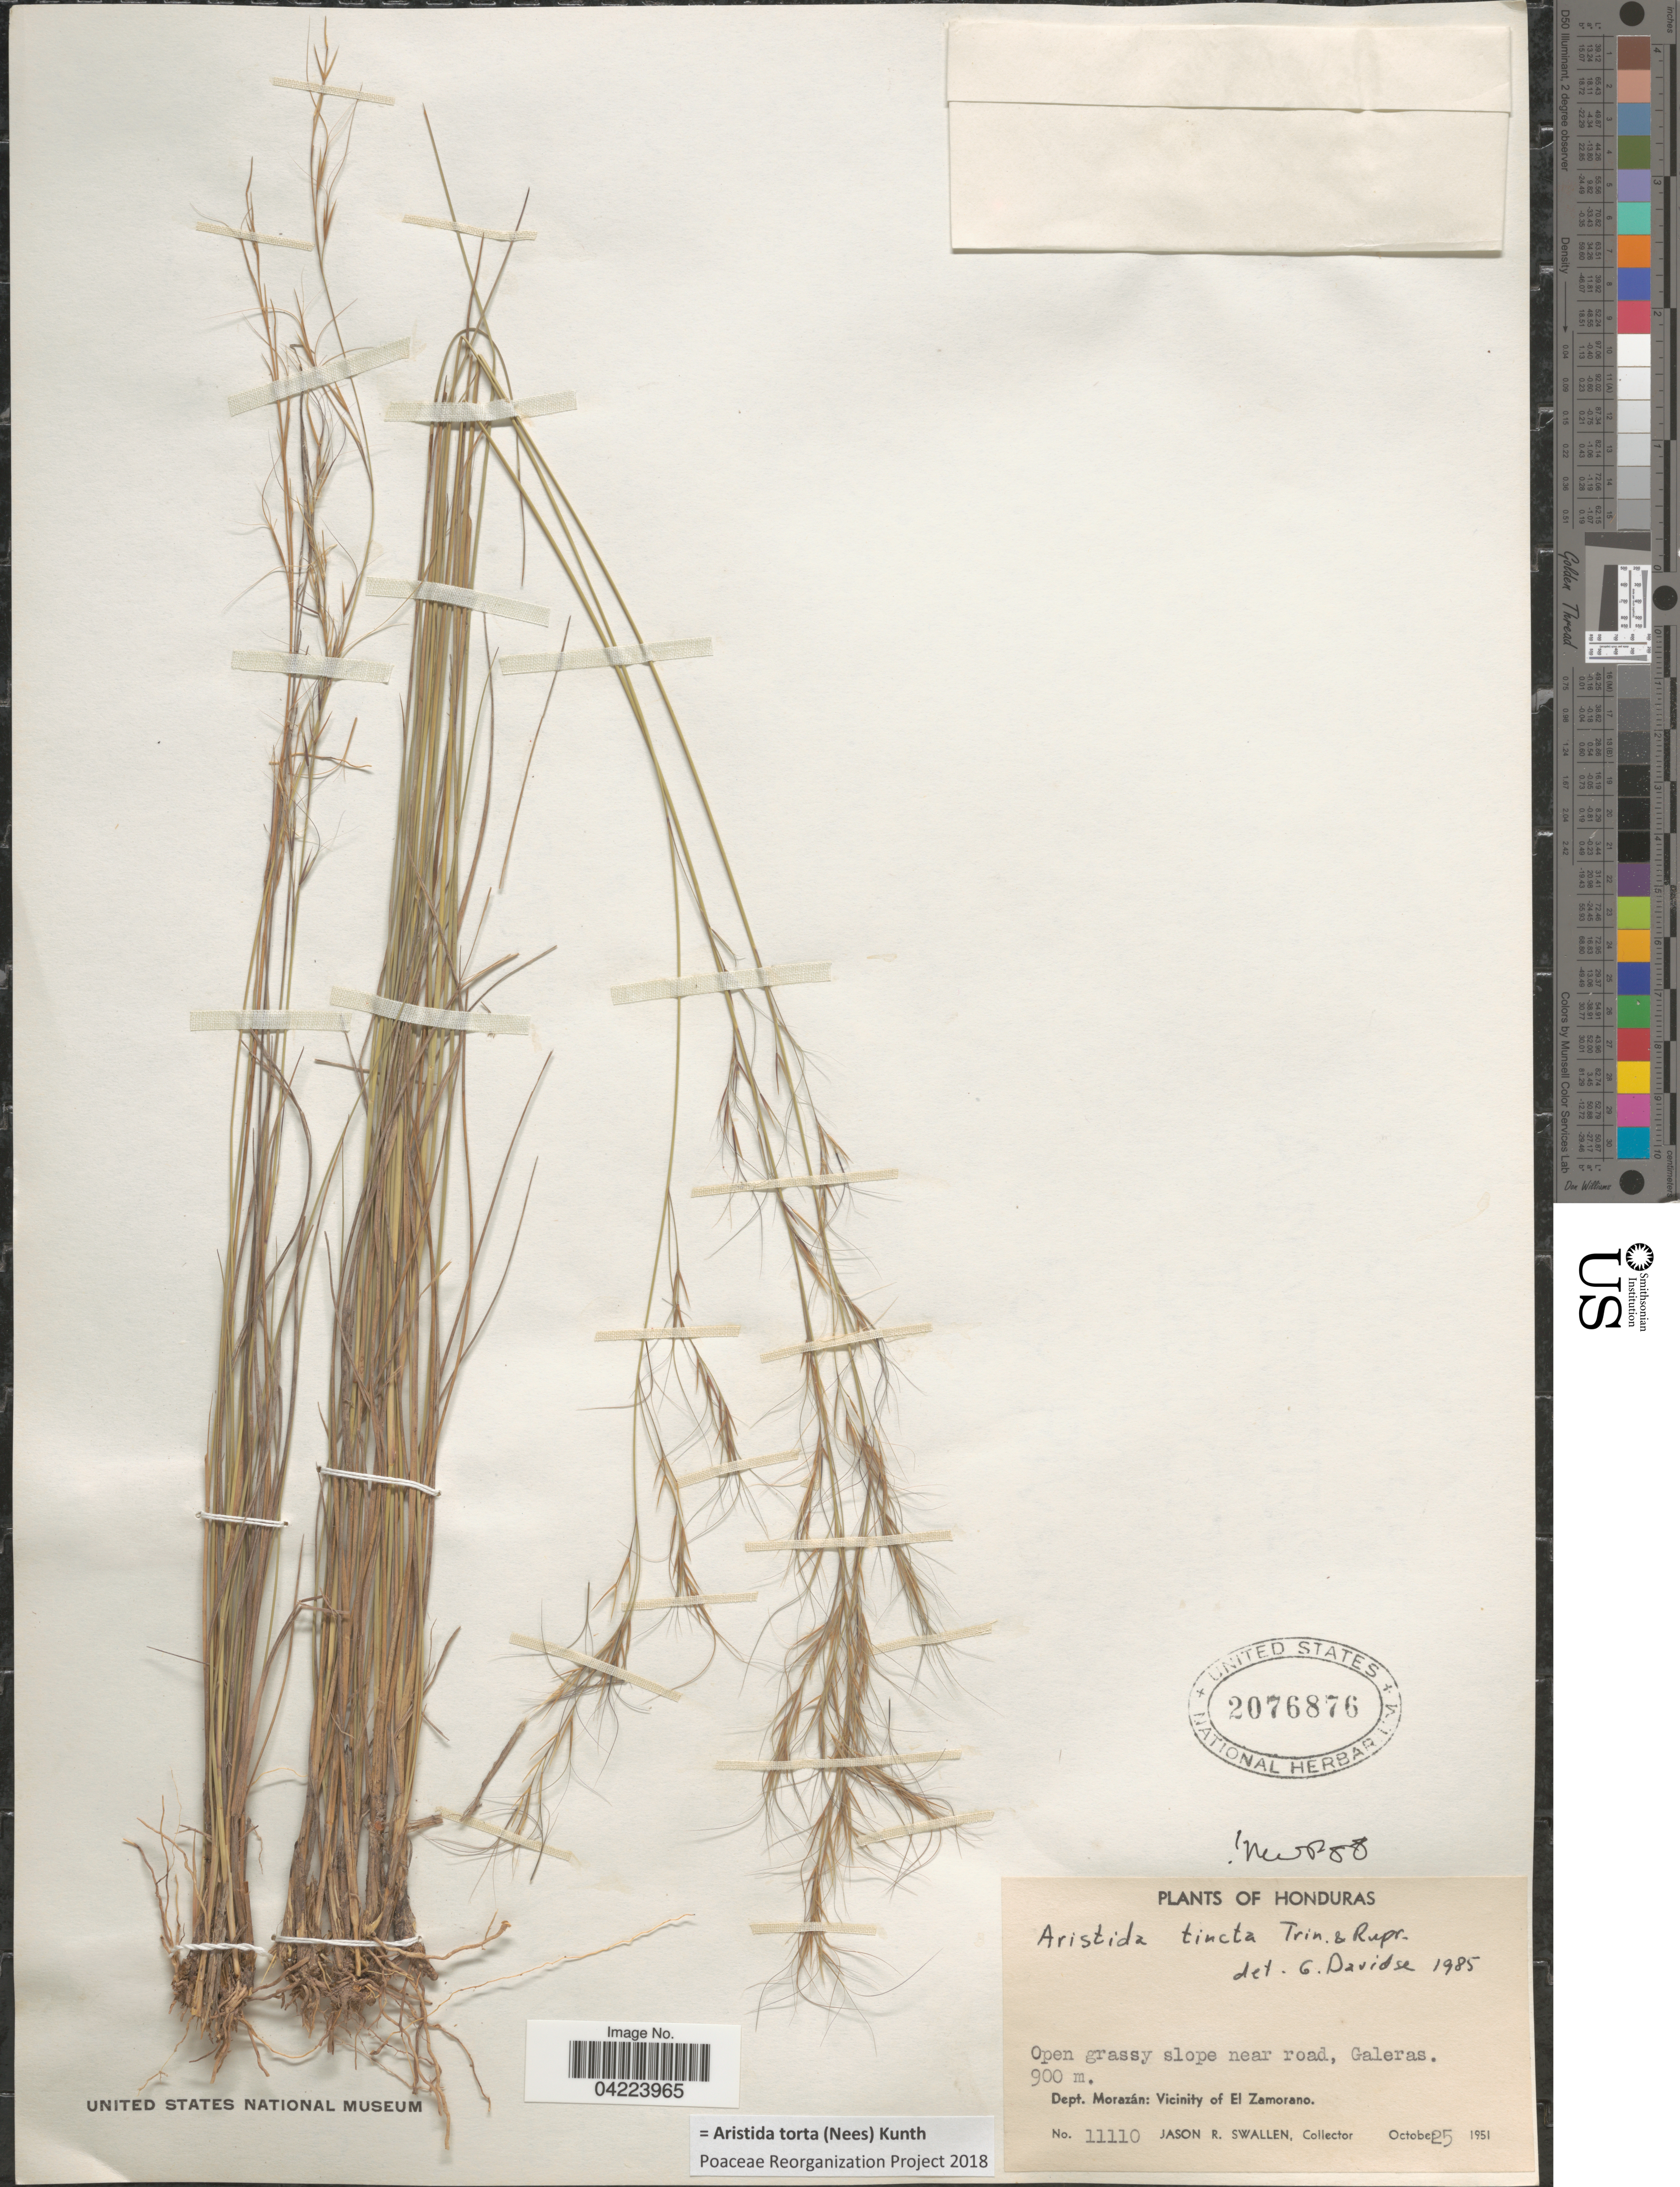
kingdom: Plantae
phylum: Tracheophyta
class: Liliopsida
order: Poales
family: Poaceae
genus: Aristida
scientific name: Aristida torta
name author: (Nees) Kunth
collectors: J. R. Swallen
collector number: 11110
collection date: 1951-10-25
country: Honduras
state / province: Fco. Morazán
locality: Open grassy slope near road, Galeras. Dept. Morazán: Vicinity of El Zamorano.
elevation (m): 900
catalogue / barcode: US 2076876